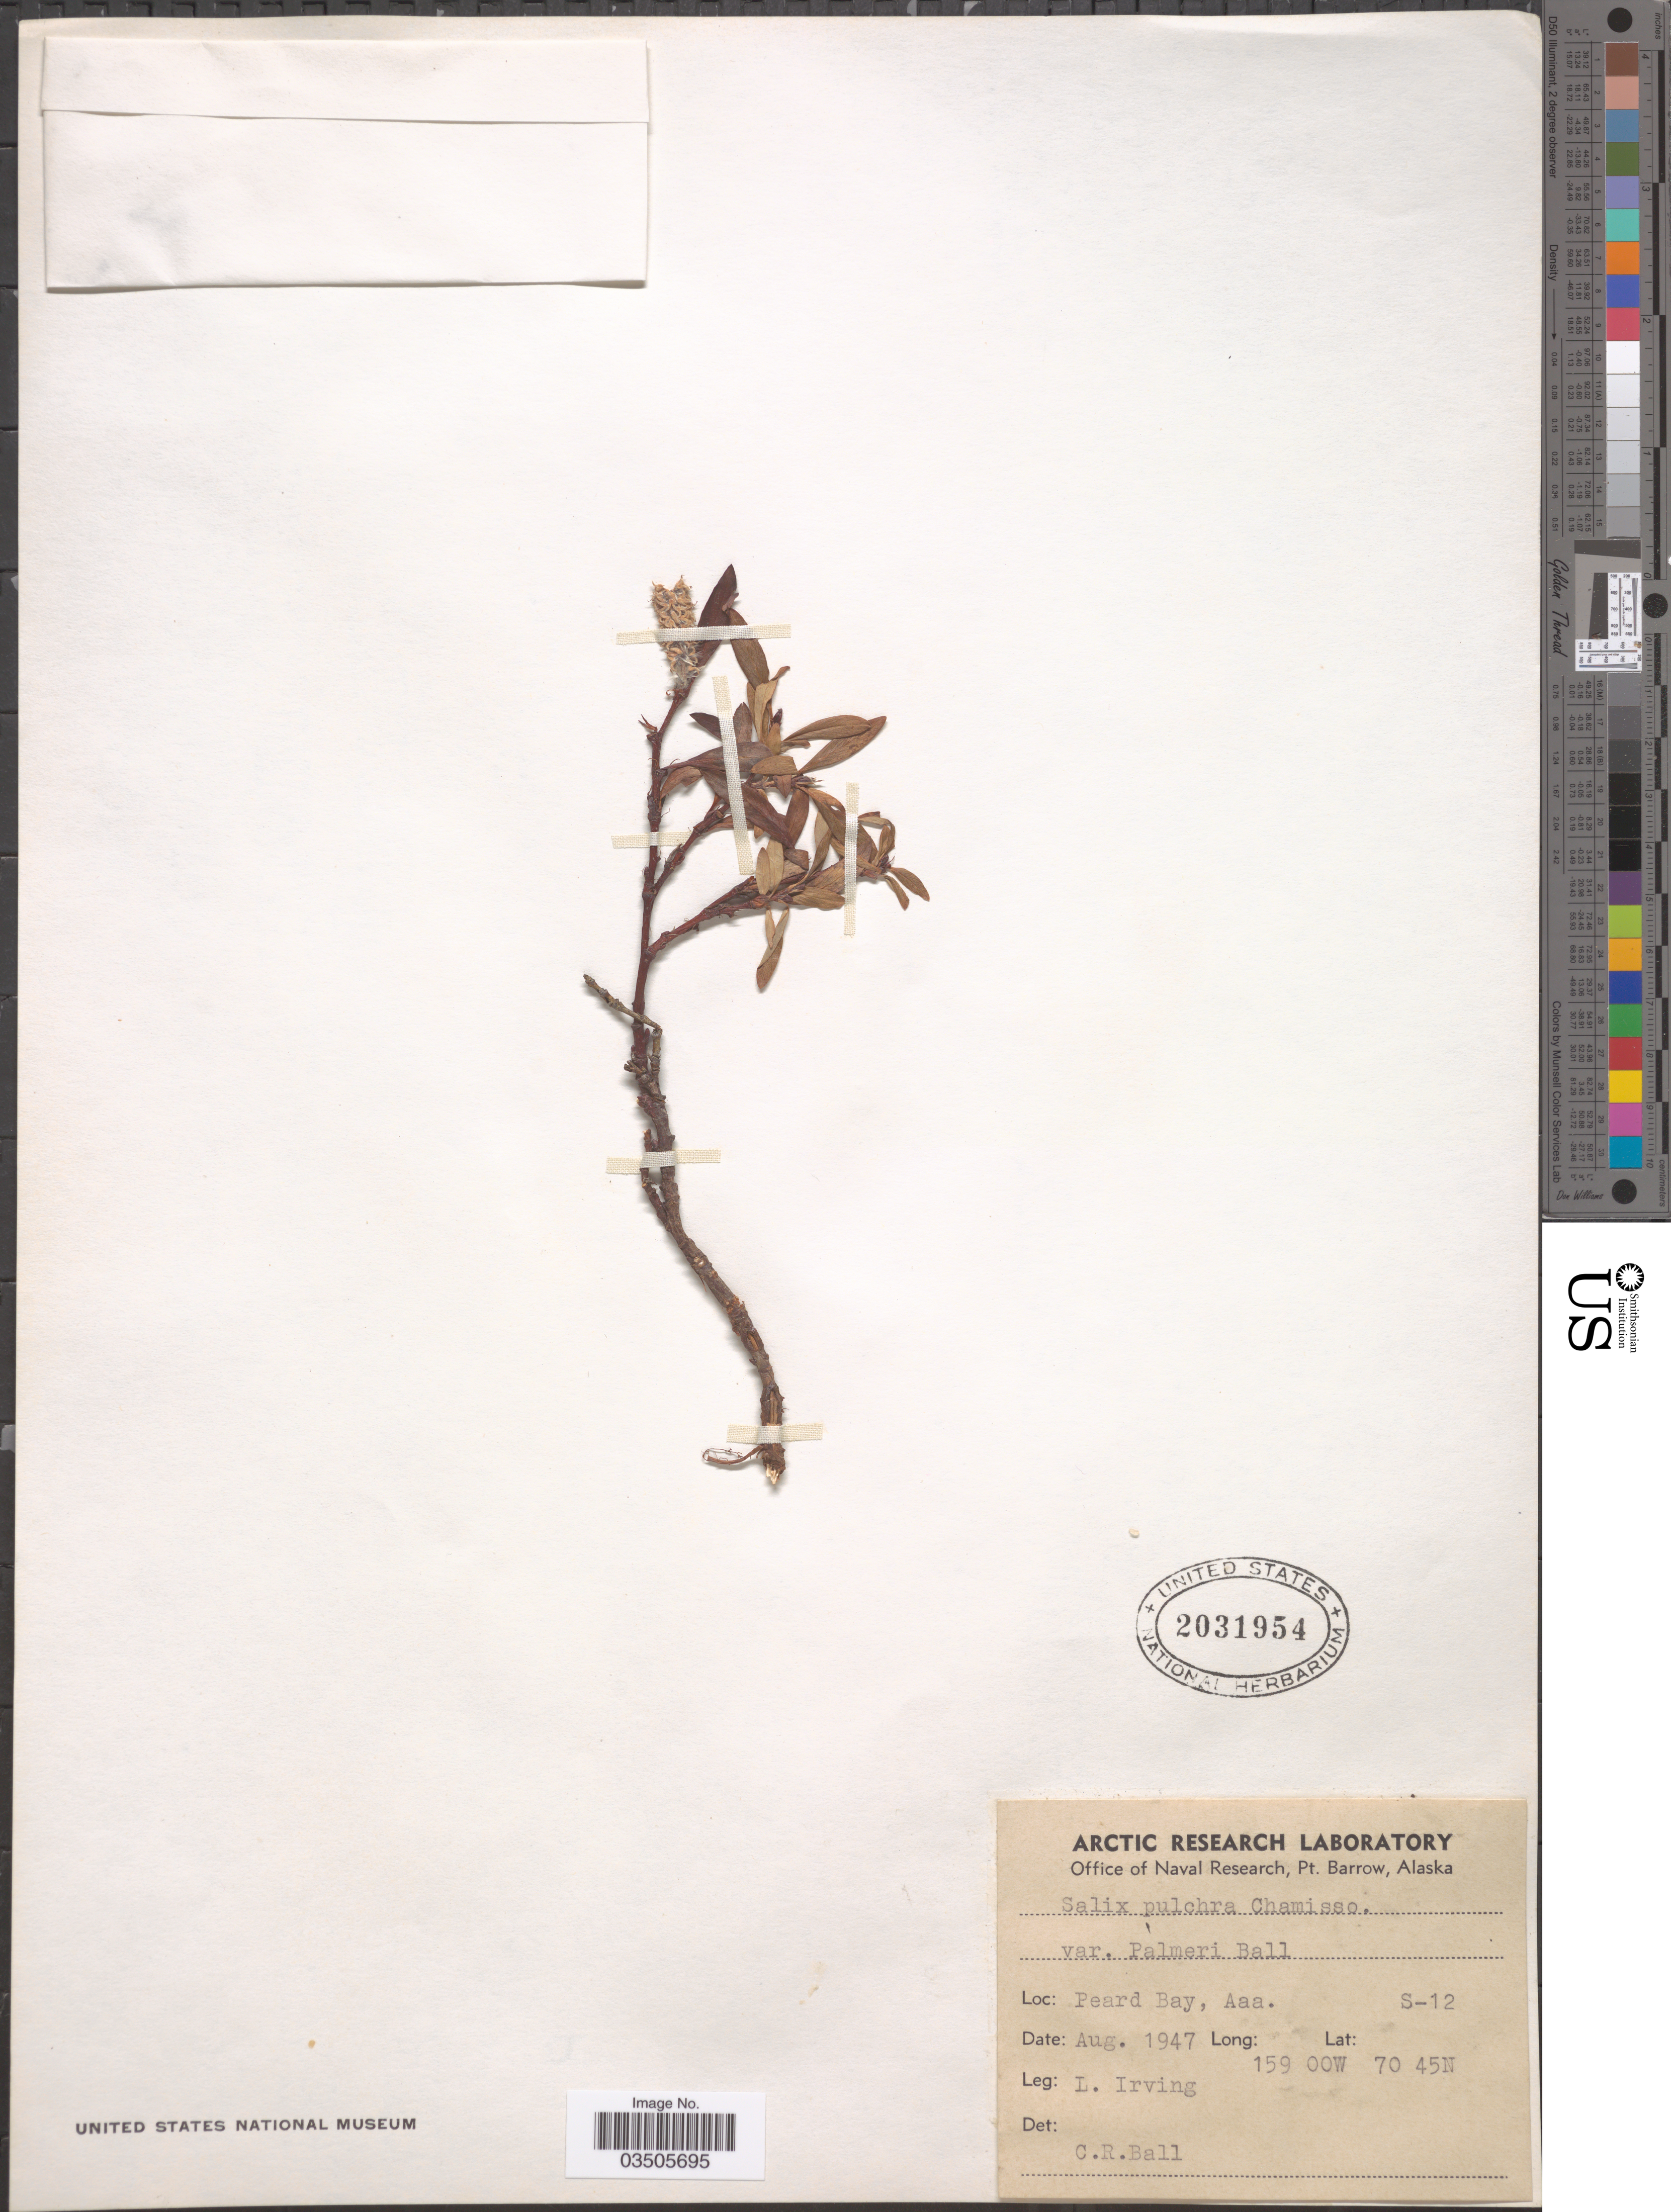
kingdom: Plantae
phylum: Tracheophyta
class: Magnoliopsida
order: Malpighiales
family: Salicaceae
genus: Salix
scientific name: Salix pulchra var. palmeri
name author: C.R. Ball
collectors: L. Irving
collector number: S-12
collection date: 1947-08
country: United States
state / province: Alaska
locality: Peard Bay, Aaa.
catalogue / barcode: US 2031954